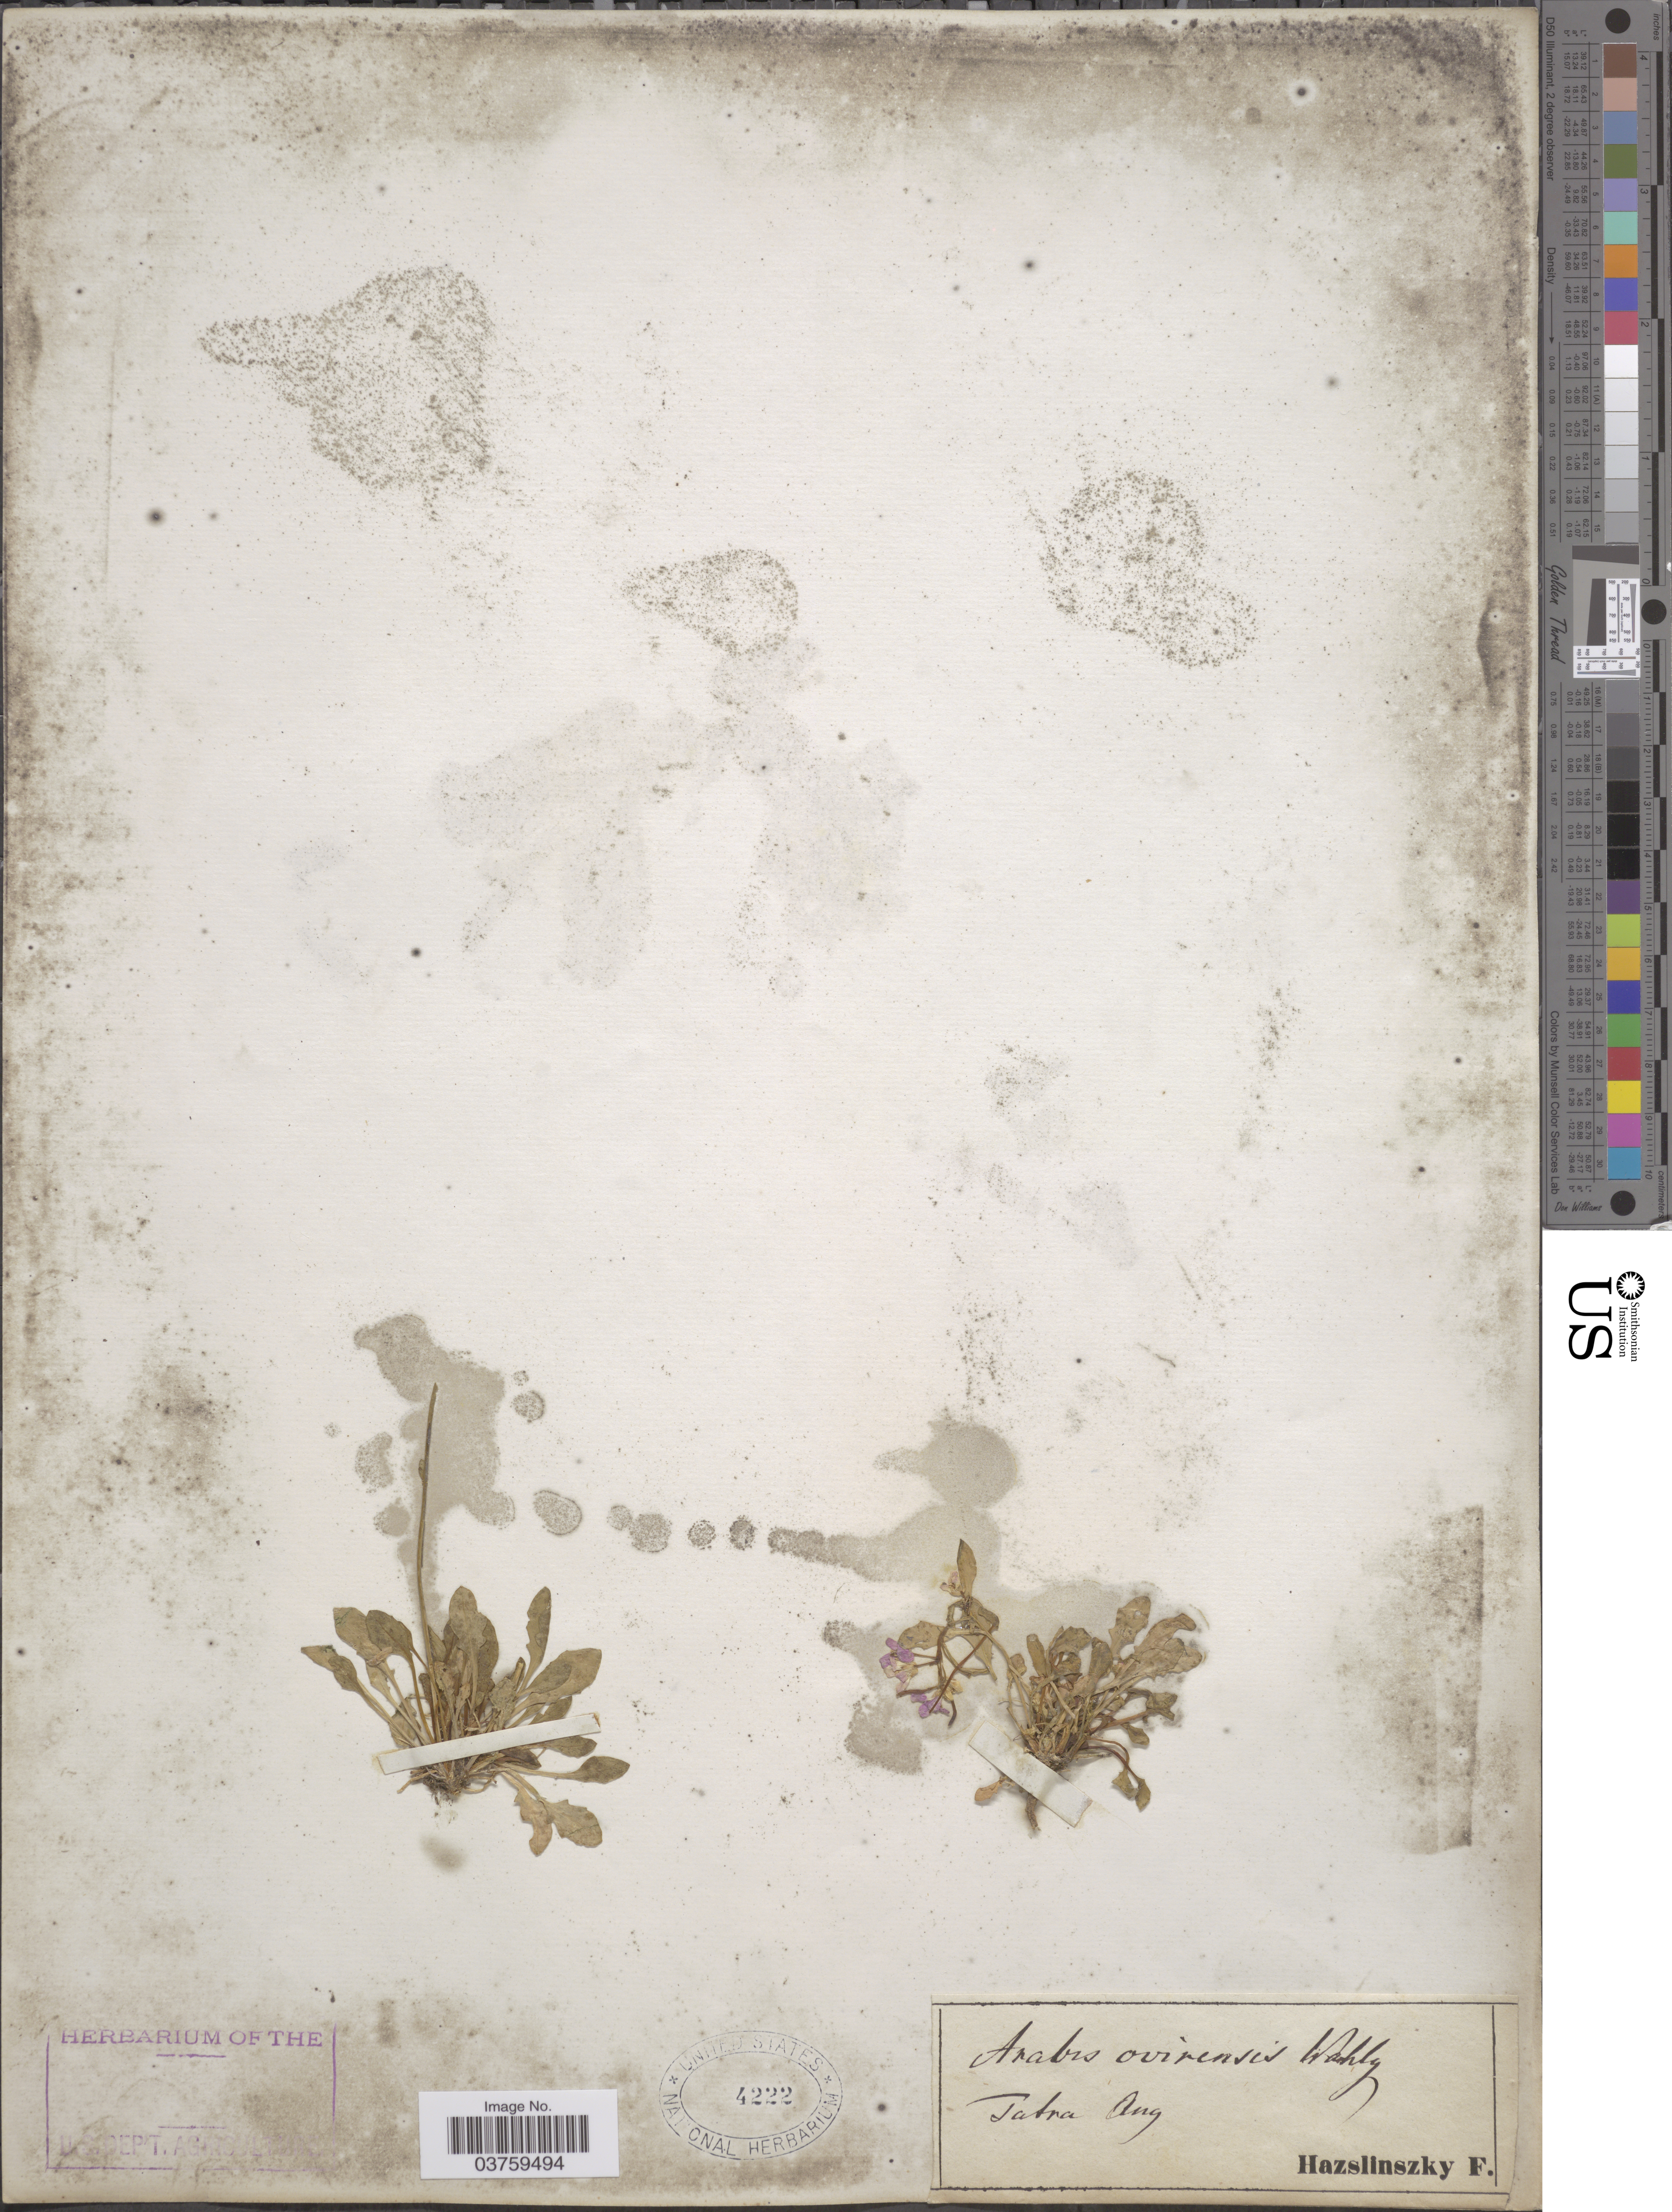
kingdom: Plantae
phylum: Tracheophyta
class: Magnoliopsida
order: Brassicales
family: Brassicaceae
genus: Arabis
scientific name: Arabis ovirensis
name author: Wulfen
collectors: F. Hazslinsky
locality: Tatra Ang.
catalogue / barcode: US 4222